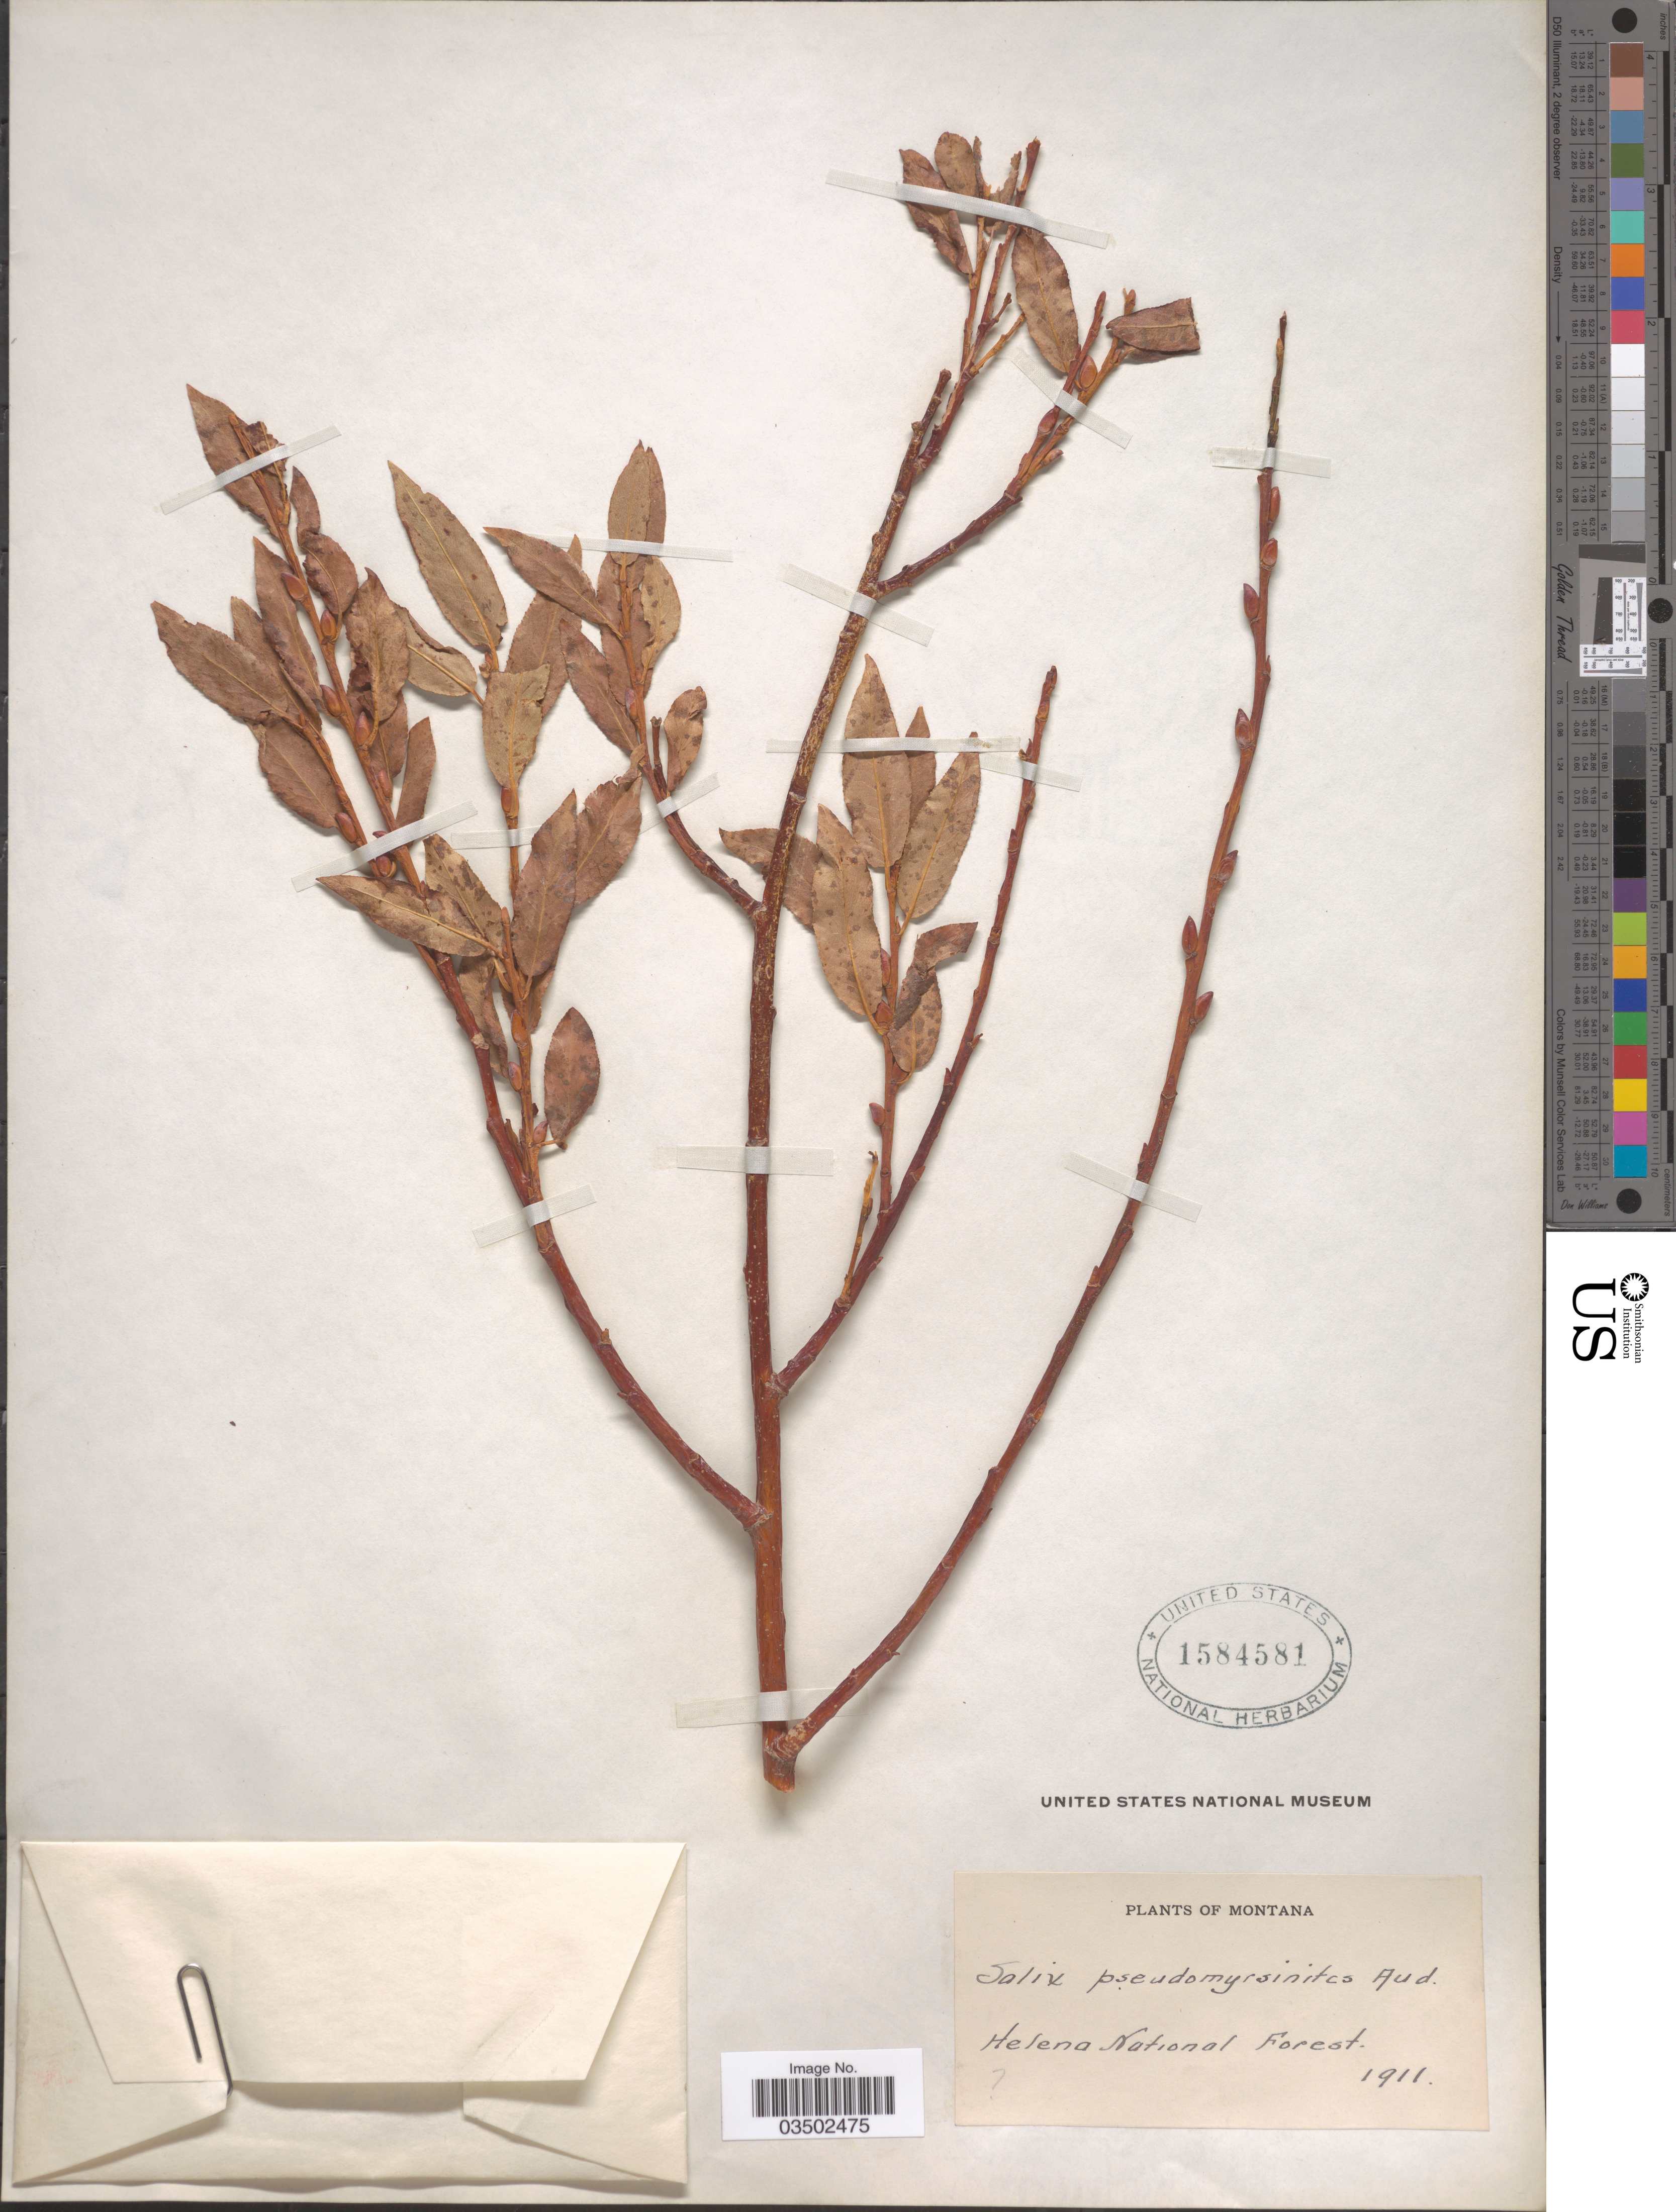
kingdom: Plantae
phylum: Tracheophyta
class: Magnoliopsida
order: Malpighiales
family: Salicaceae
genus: Salix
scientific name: Salix pseudocordata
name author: (Andersson) Andersson ex Rydb.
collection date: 1911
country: United States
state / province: Montana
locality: Helena National Forest.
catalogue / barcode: US 1584581